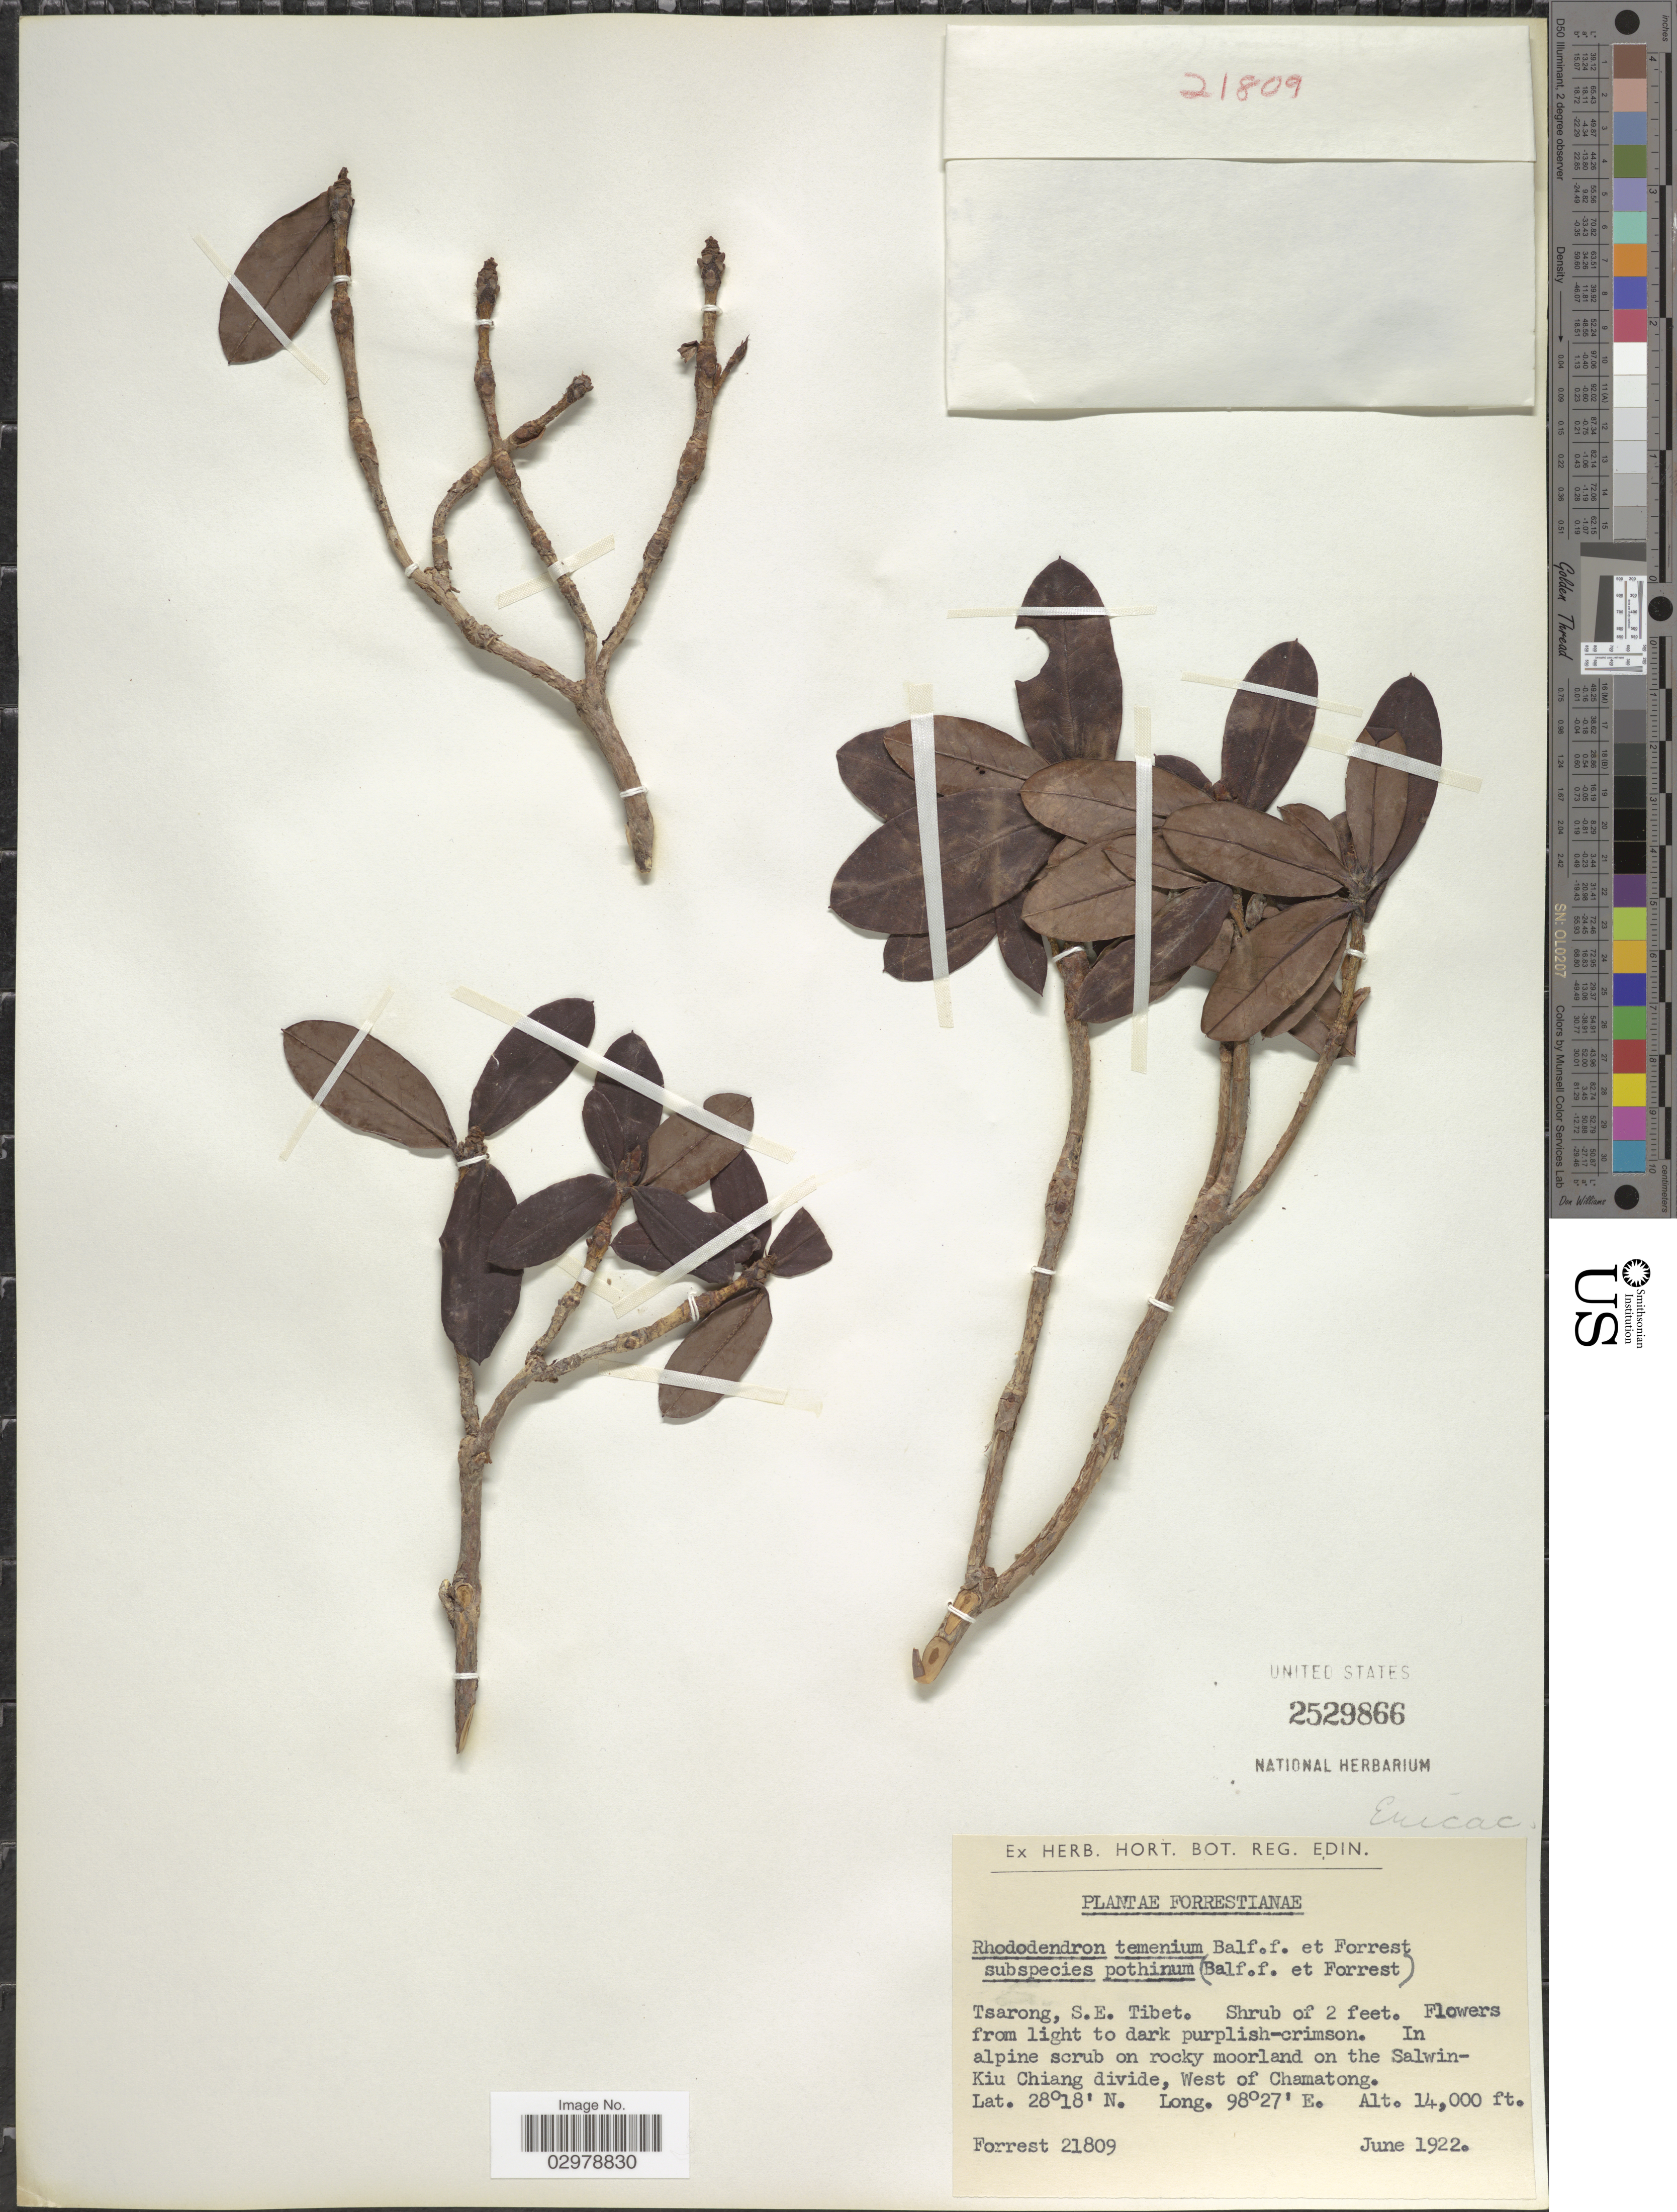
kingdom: Plantae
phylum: Tracheophyta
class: Magnoliopsida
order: Ericales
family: Ericaceae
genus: Rhododendron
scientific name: Rhododendron temenium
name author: Balf. f. & Forrest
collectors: -. Forrest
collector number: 21809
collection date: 1922-06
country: China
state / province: Xizang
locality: Tsarong, S.E. Tibet. On the Salwin-Kiu Chiang divide, West of Chamatong.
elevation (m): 4267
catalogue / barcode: US 2529866